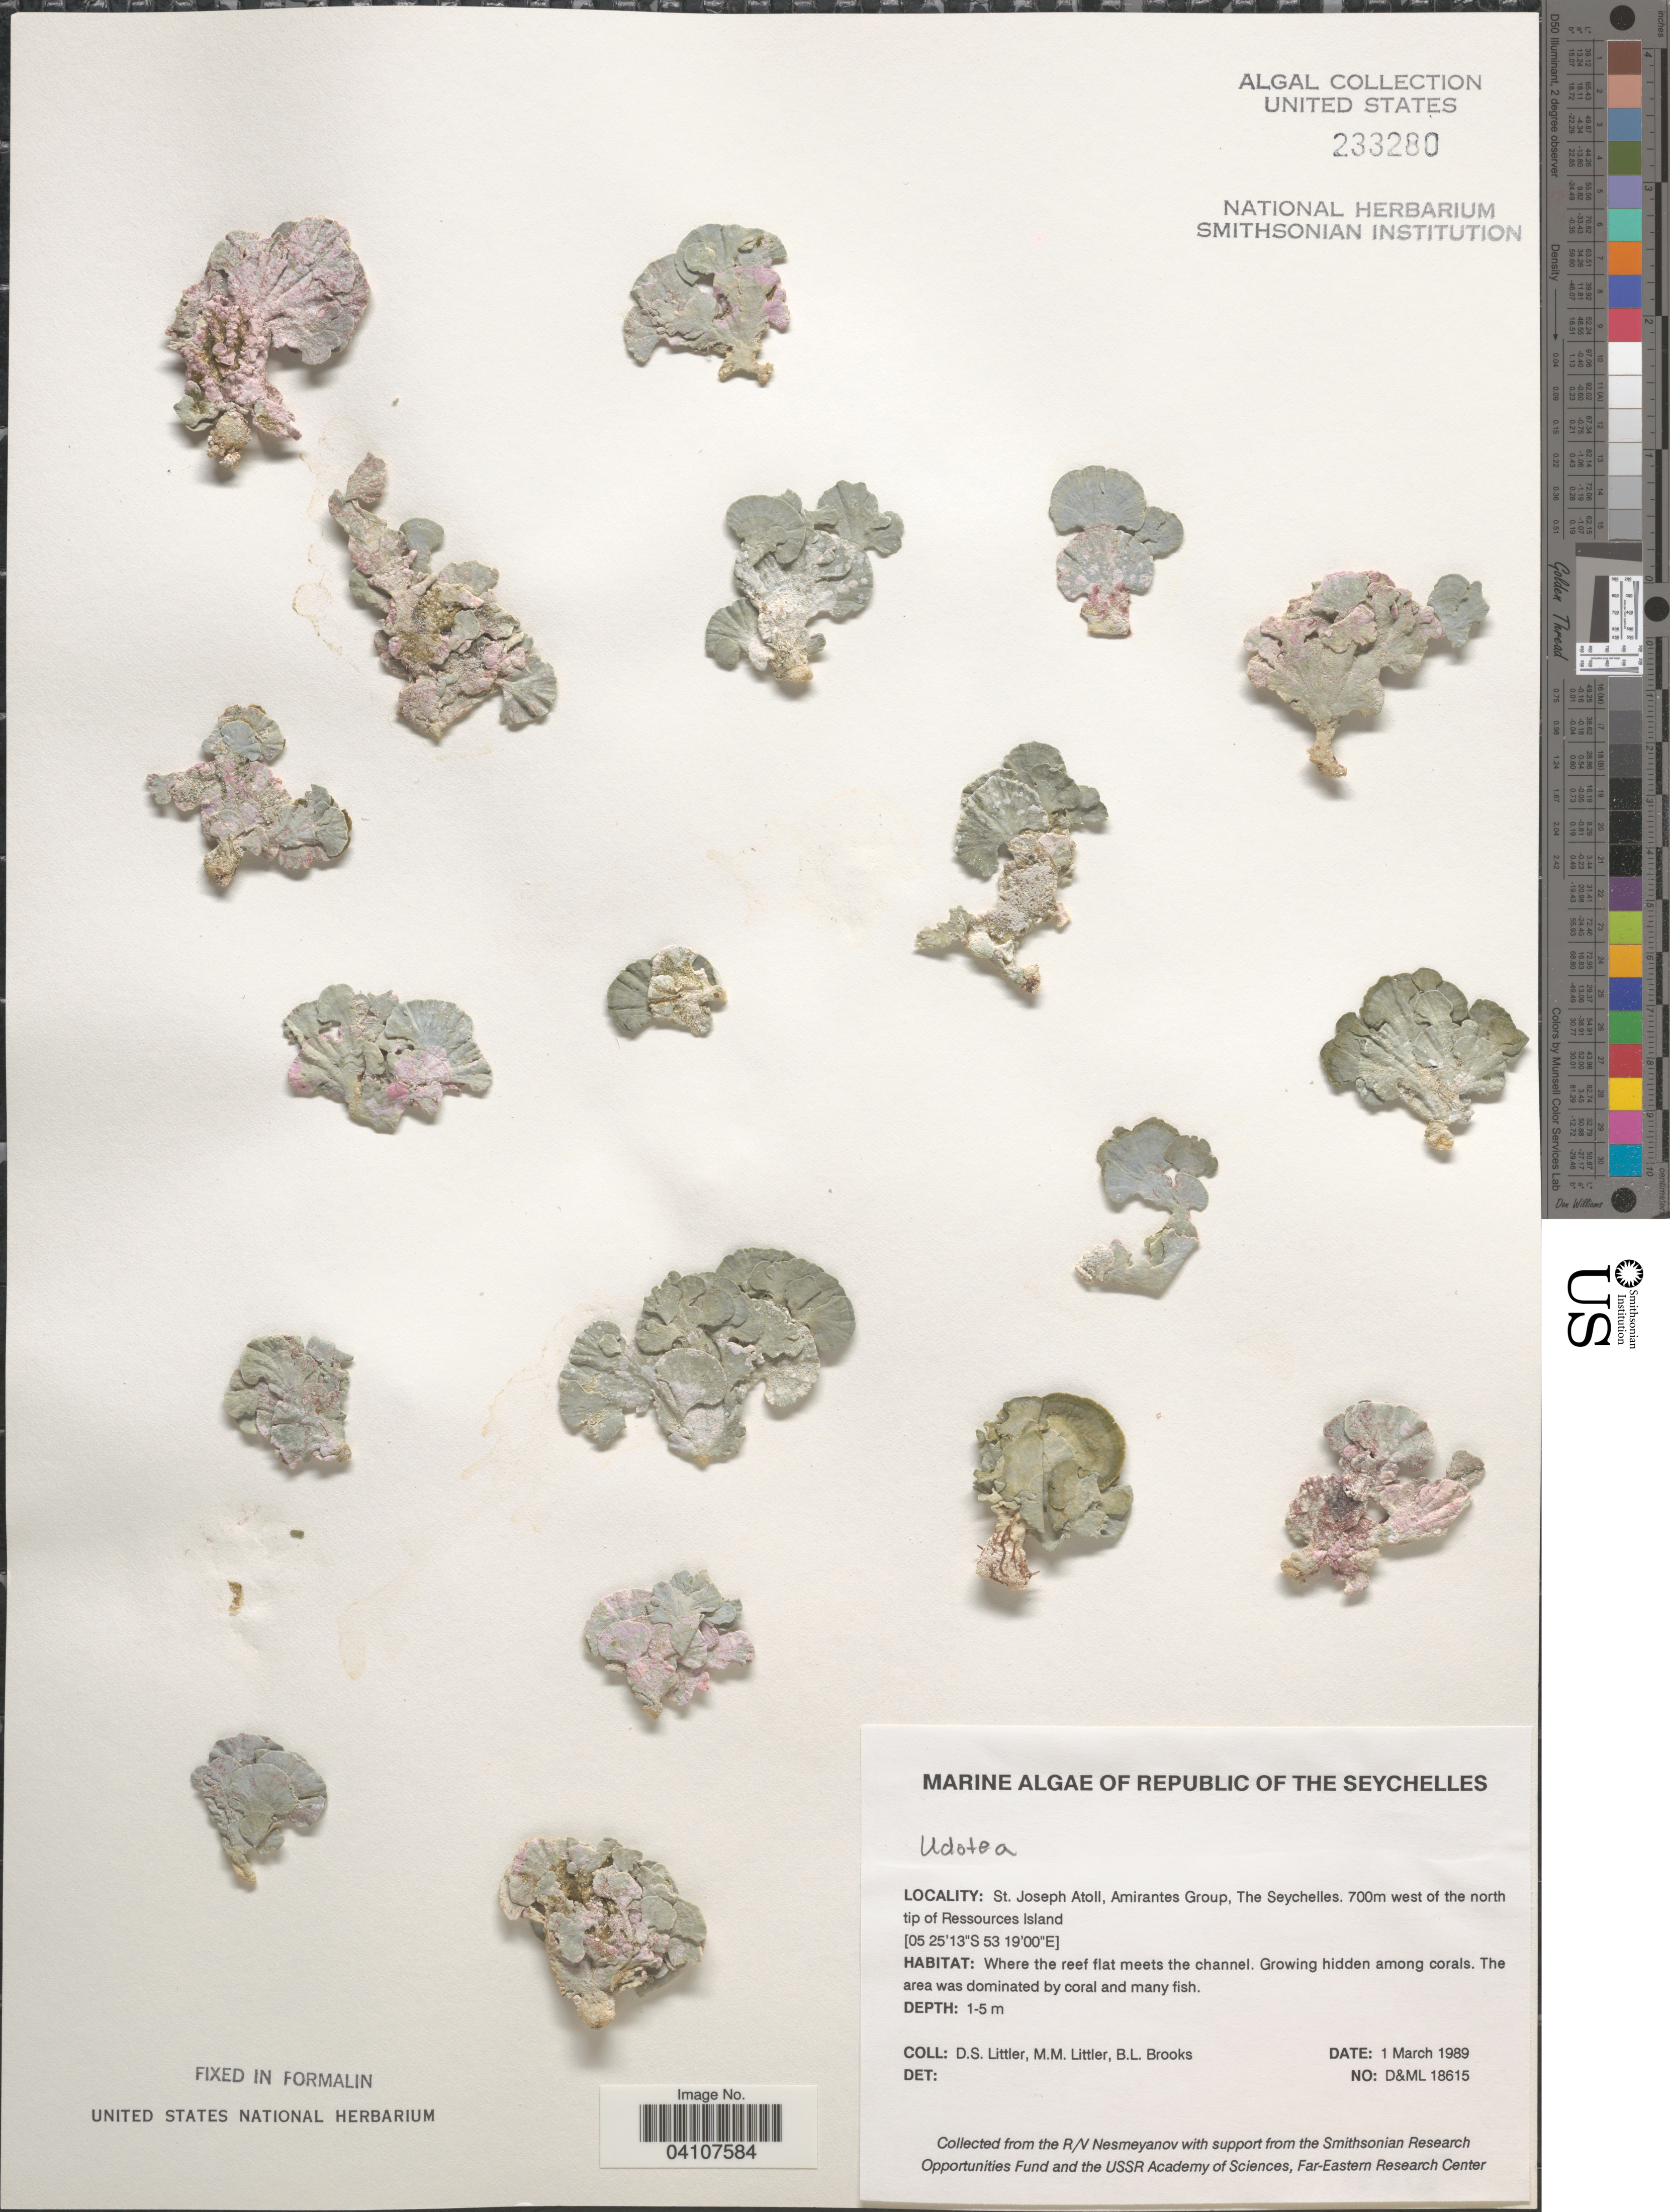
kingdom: Plantae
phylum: Chlorophyta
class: Ulvophyceae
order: Bryopsidales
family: Udoteaceae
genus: Udotea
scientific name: Udotea sp.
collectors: D. S. Littler & B. Brooks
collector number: D&ML18615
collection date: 1989-03-01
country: Seychelles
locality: Republic of the Seychelles. St. Joseph Atoll, Amirantes Group. 700m west of the north tip of Ressources Island.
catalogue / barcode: US 233280